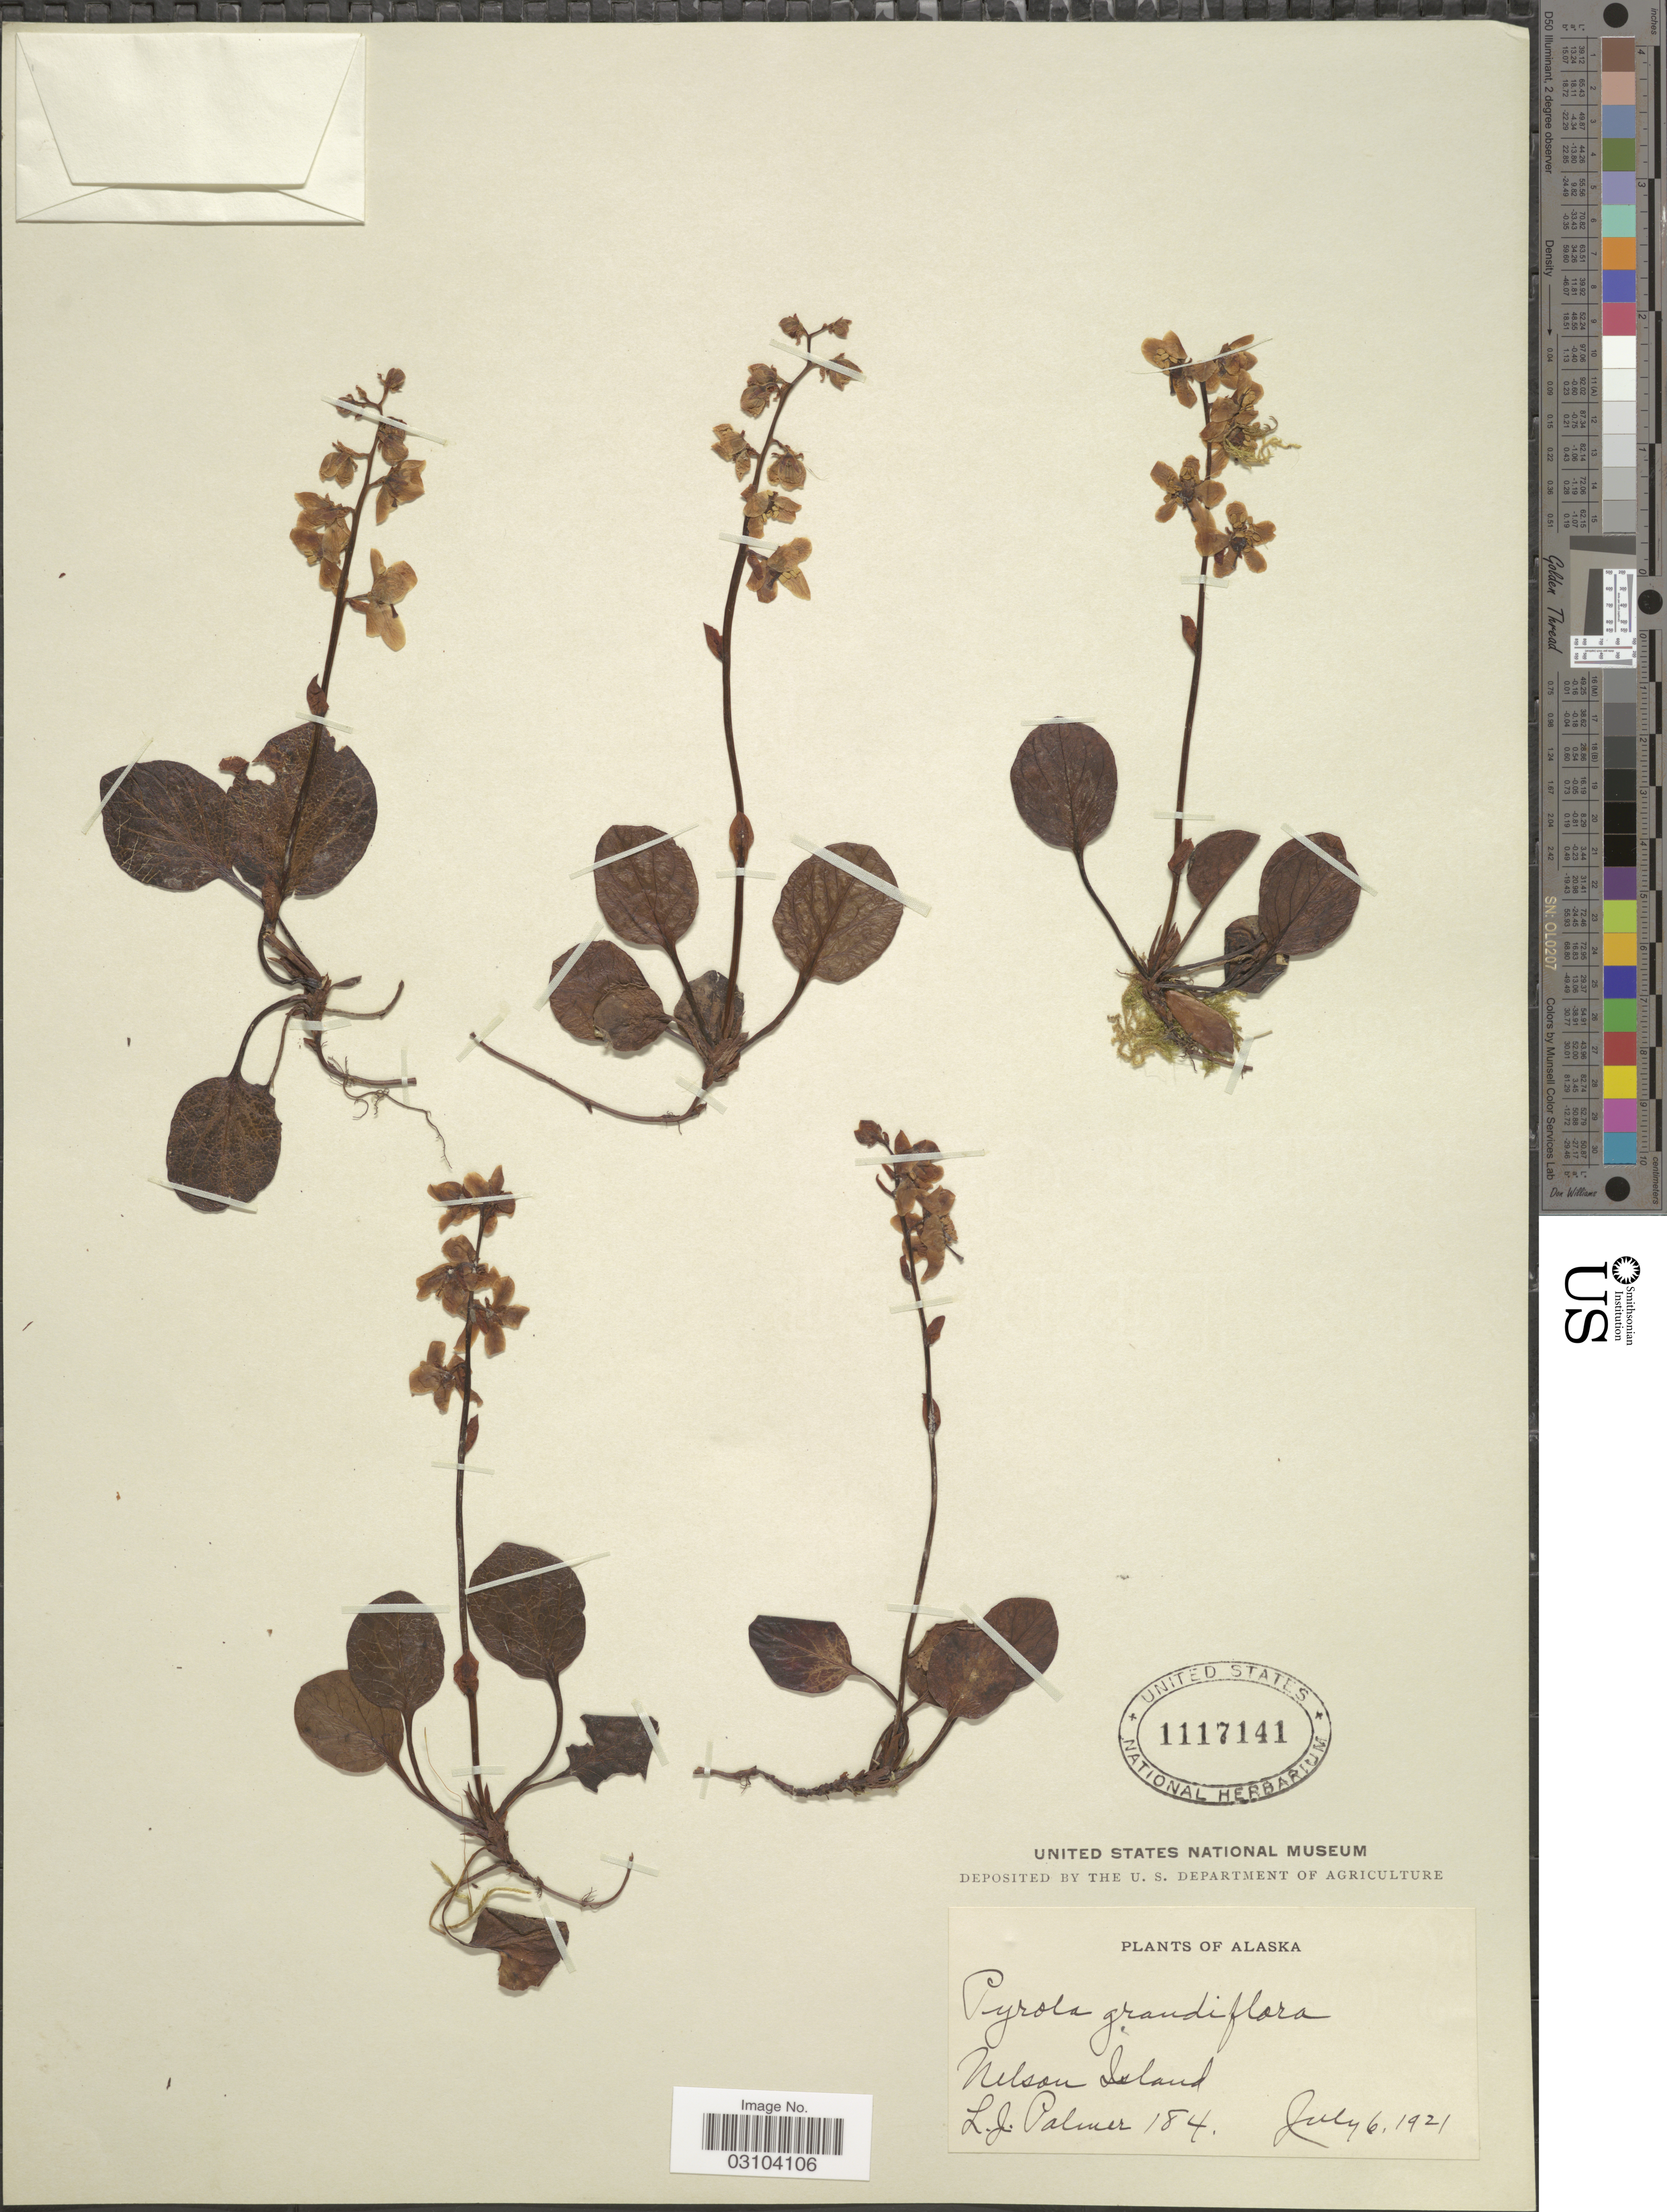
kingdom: Plantae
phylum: Tracheophyta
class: Magnoliopsida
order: Ericales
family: Ericaceae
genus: Pyrola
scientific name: Pyrola grandiflora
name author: Radius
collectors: L. J. Palmer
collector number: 184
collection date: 1921-07-06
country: United States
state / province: Alaska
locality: Nelson Island.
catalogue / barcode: US 1117141